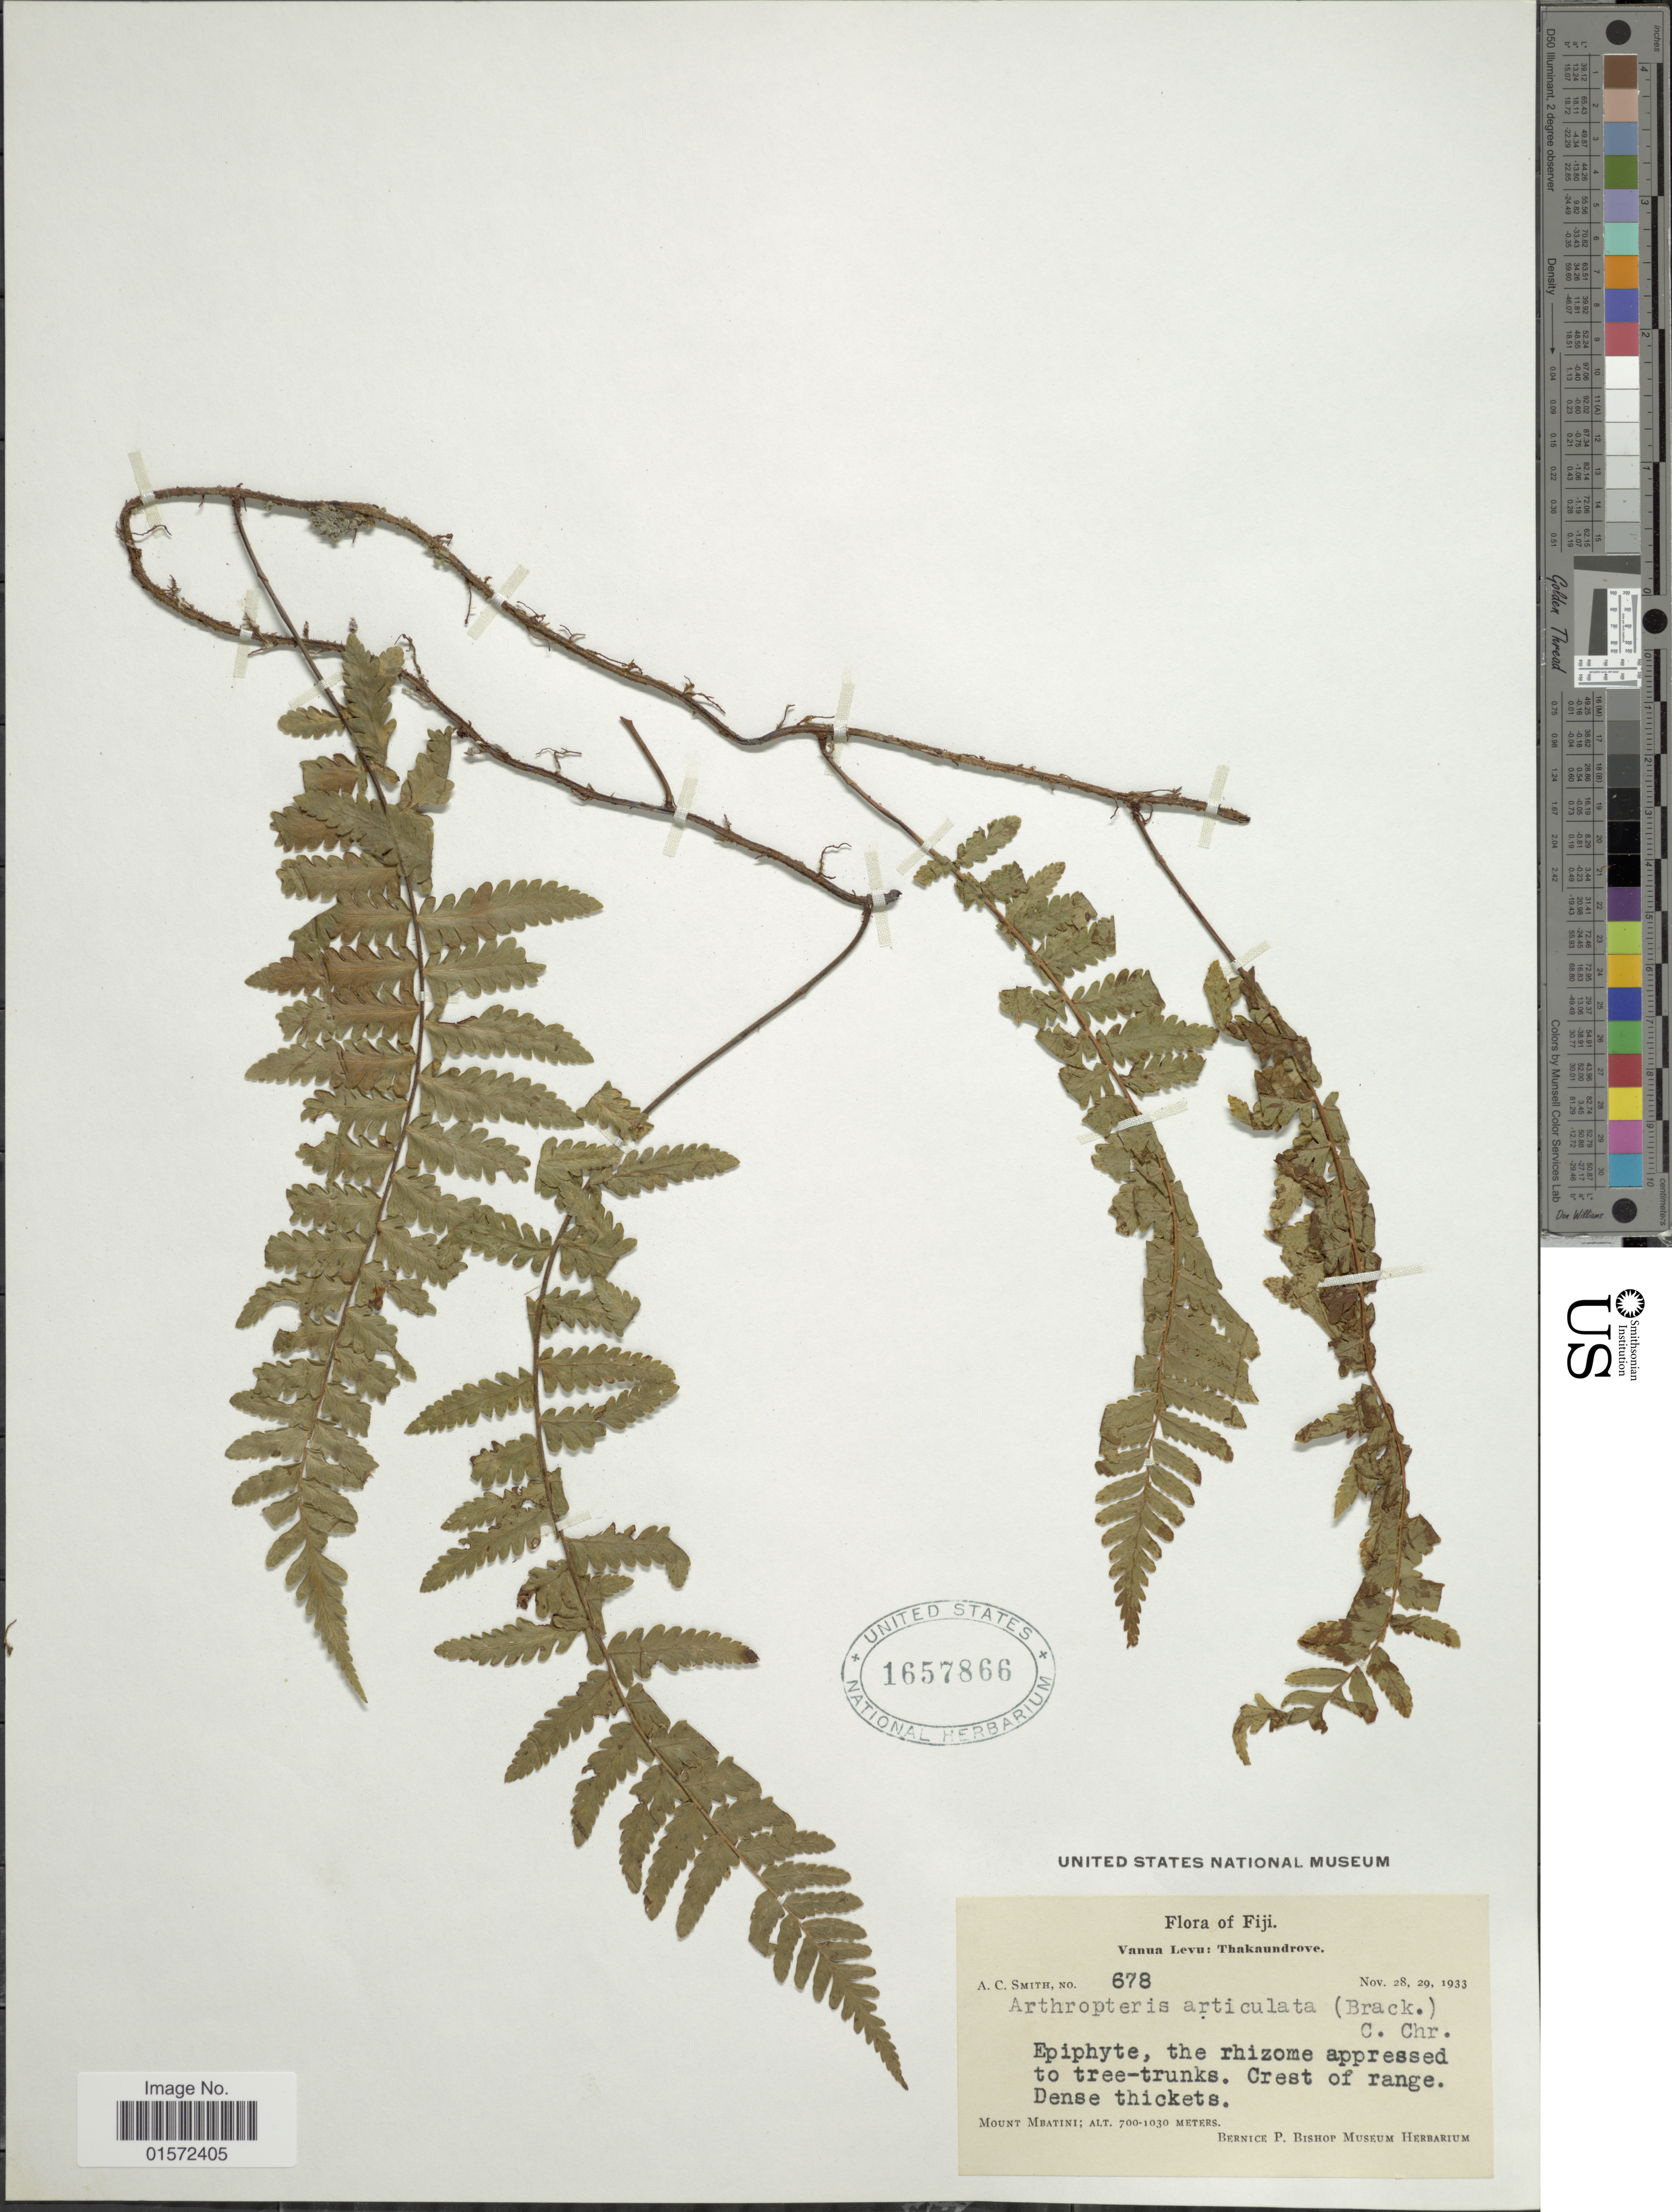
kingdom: Plantae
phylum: Tracheophyta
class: Polypodiopsida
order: Polypodiales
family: Tectariaceae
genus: Arthropteris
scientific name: Arthropteris articulata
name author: (Brack.) C. Chr.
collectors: A. C. Smith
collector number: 678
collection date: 1933-11-28/1933-11-29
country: Fiji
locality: Vanua Levu: Thakaundrove, Mount Mbatini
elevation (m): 700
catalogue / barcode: US 1657866